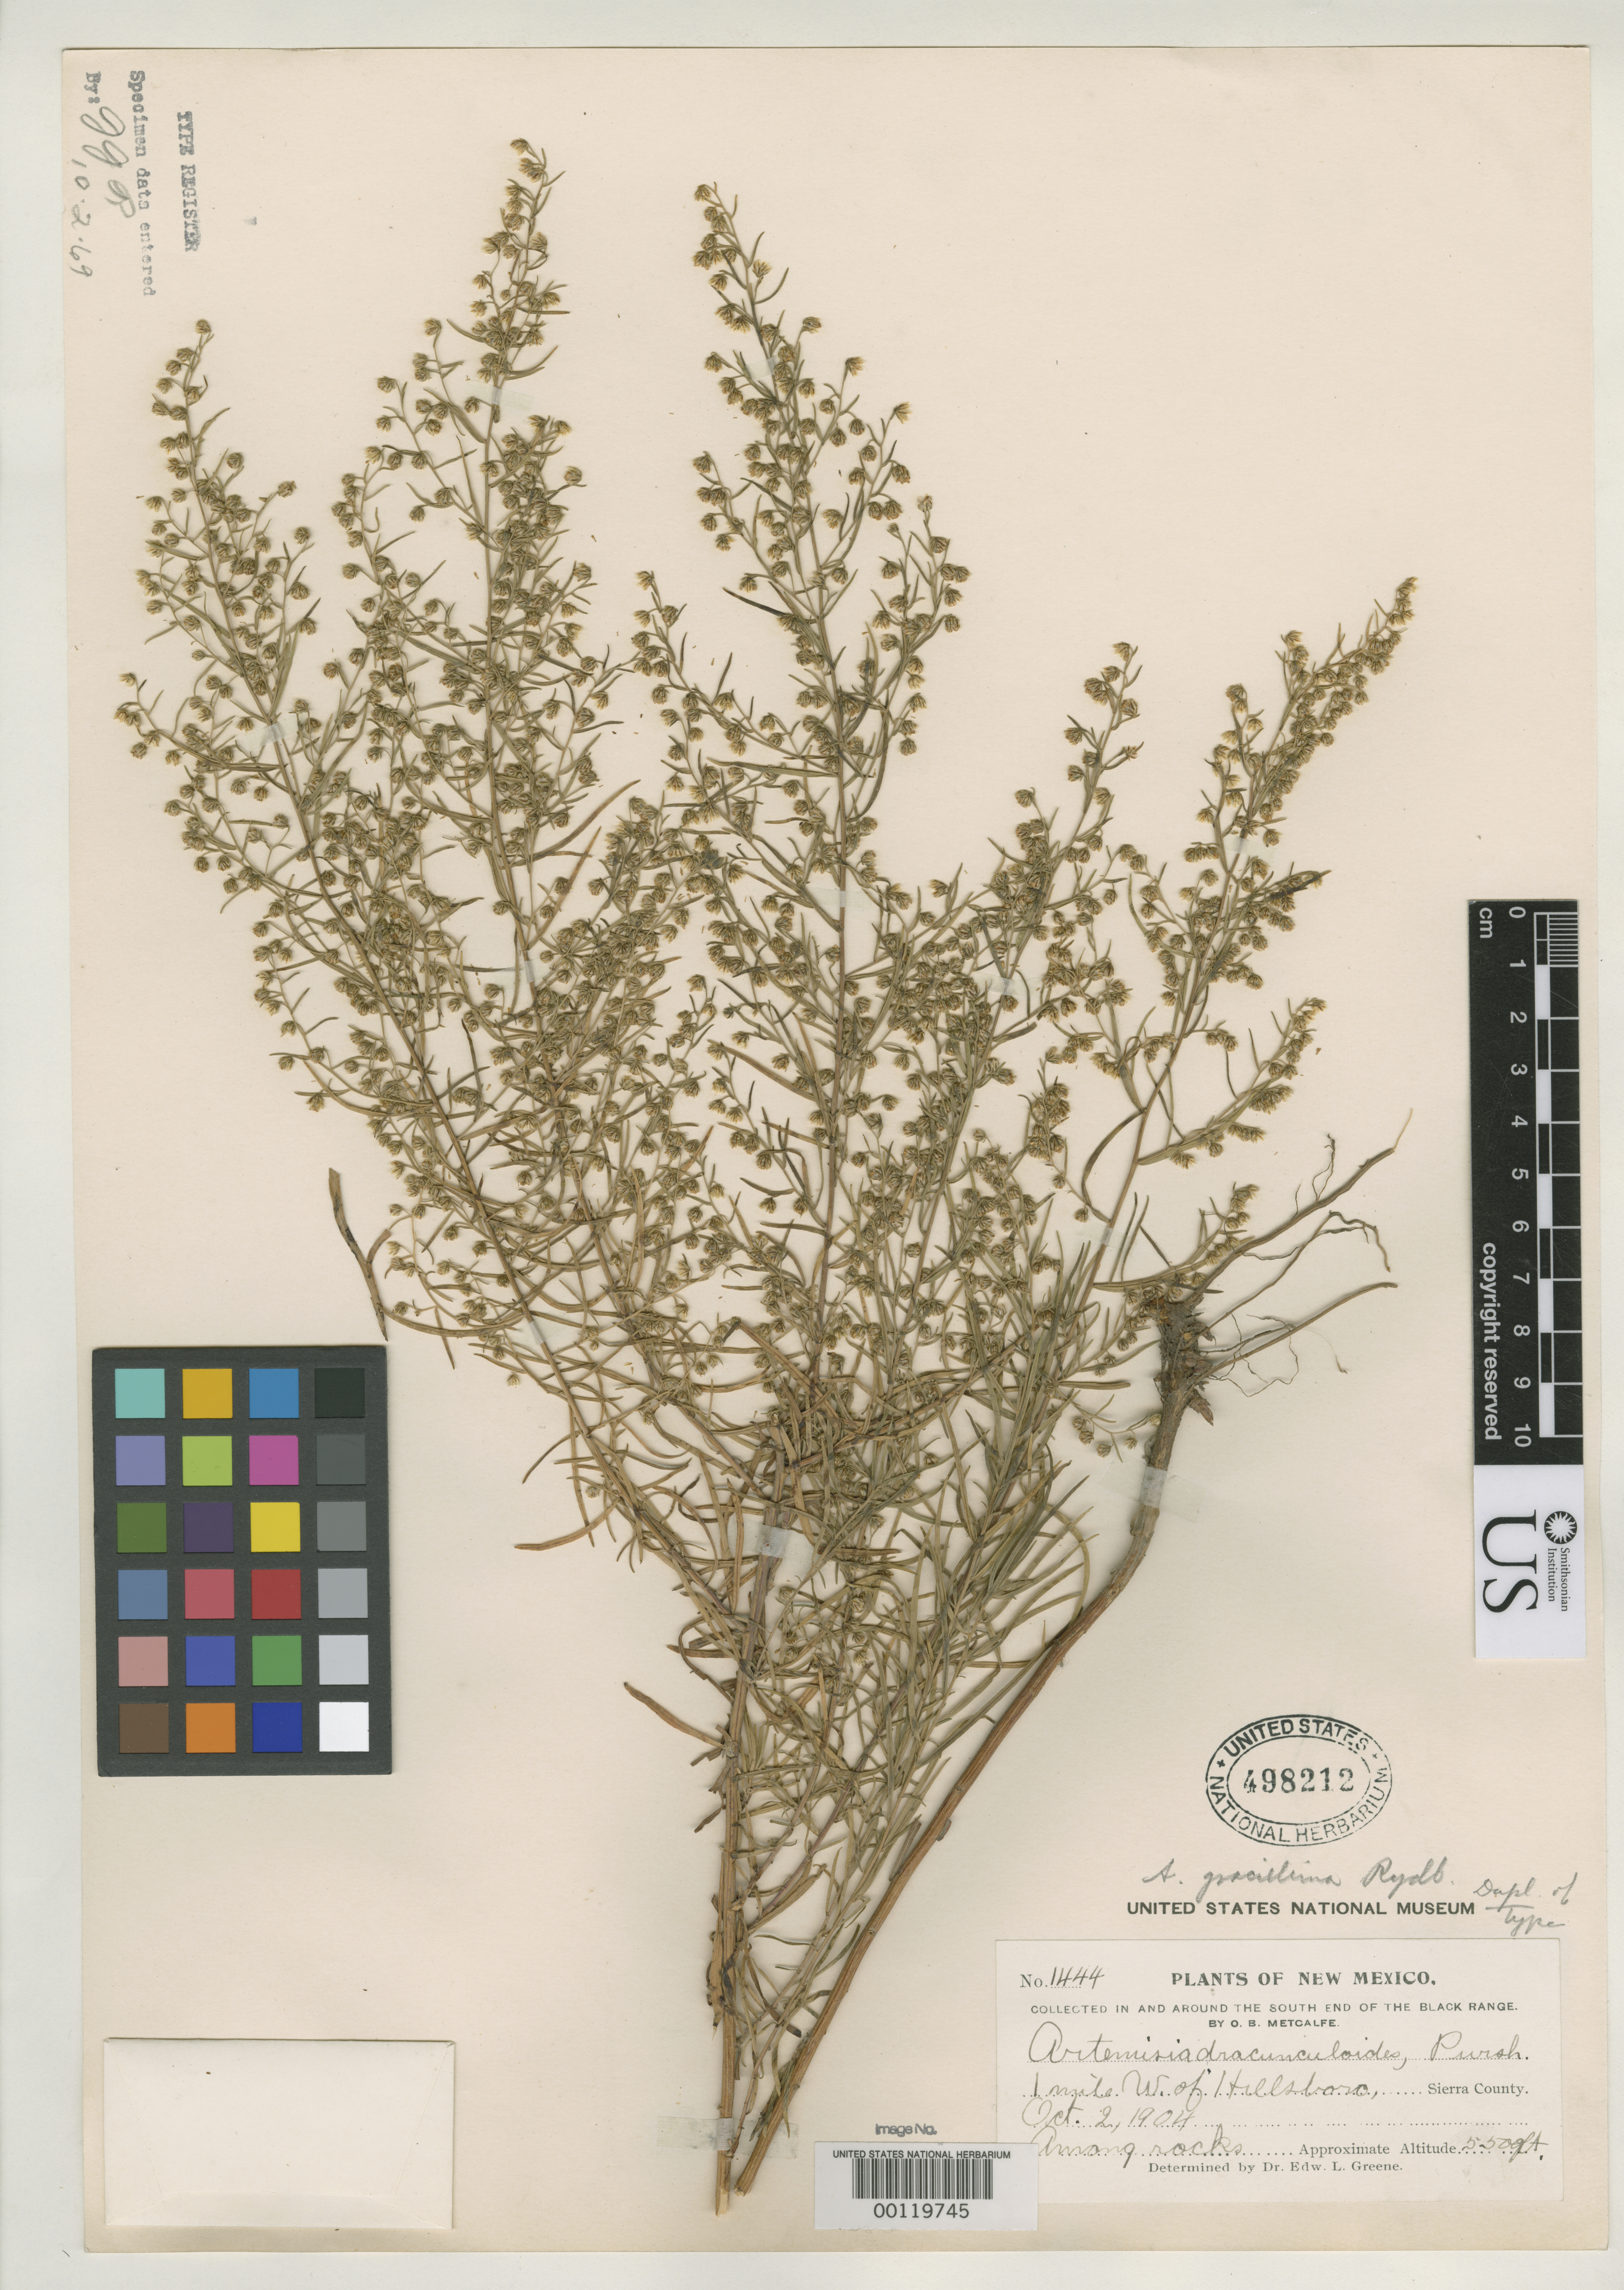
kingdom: Plantae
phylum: Tracheophyta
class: Magnoliopsida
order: Asterales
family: Asteraceae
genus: Artemisia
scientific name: Artemisia gracillima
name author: Rydb.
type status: Isotype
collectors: O. B. Metcalfe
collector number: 1444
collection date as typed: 02 Oct 1904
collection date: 1904-10-02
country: United States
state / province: New Mexico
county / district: Sierra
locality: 1 mi W of Hillsboro.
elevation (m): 1676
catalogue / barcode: US 498212